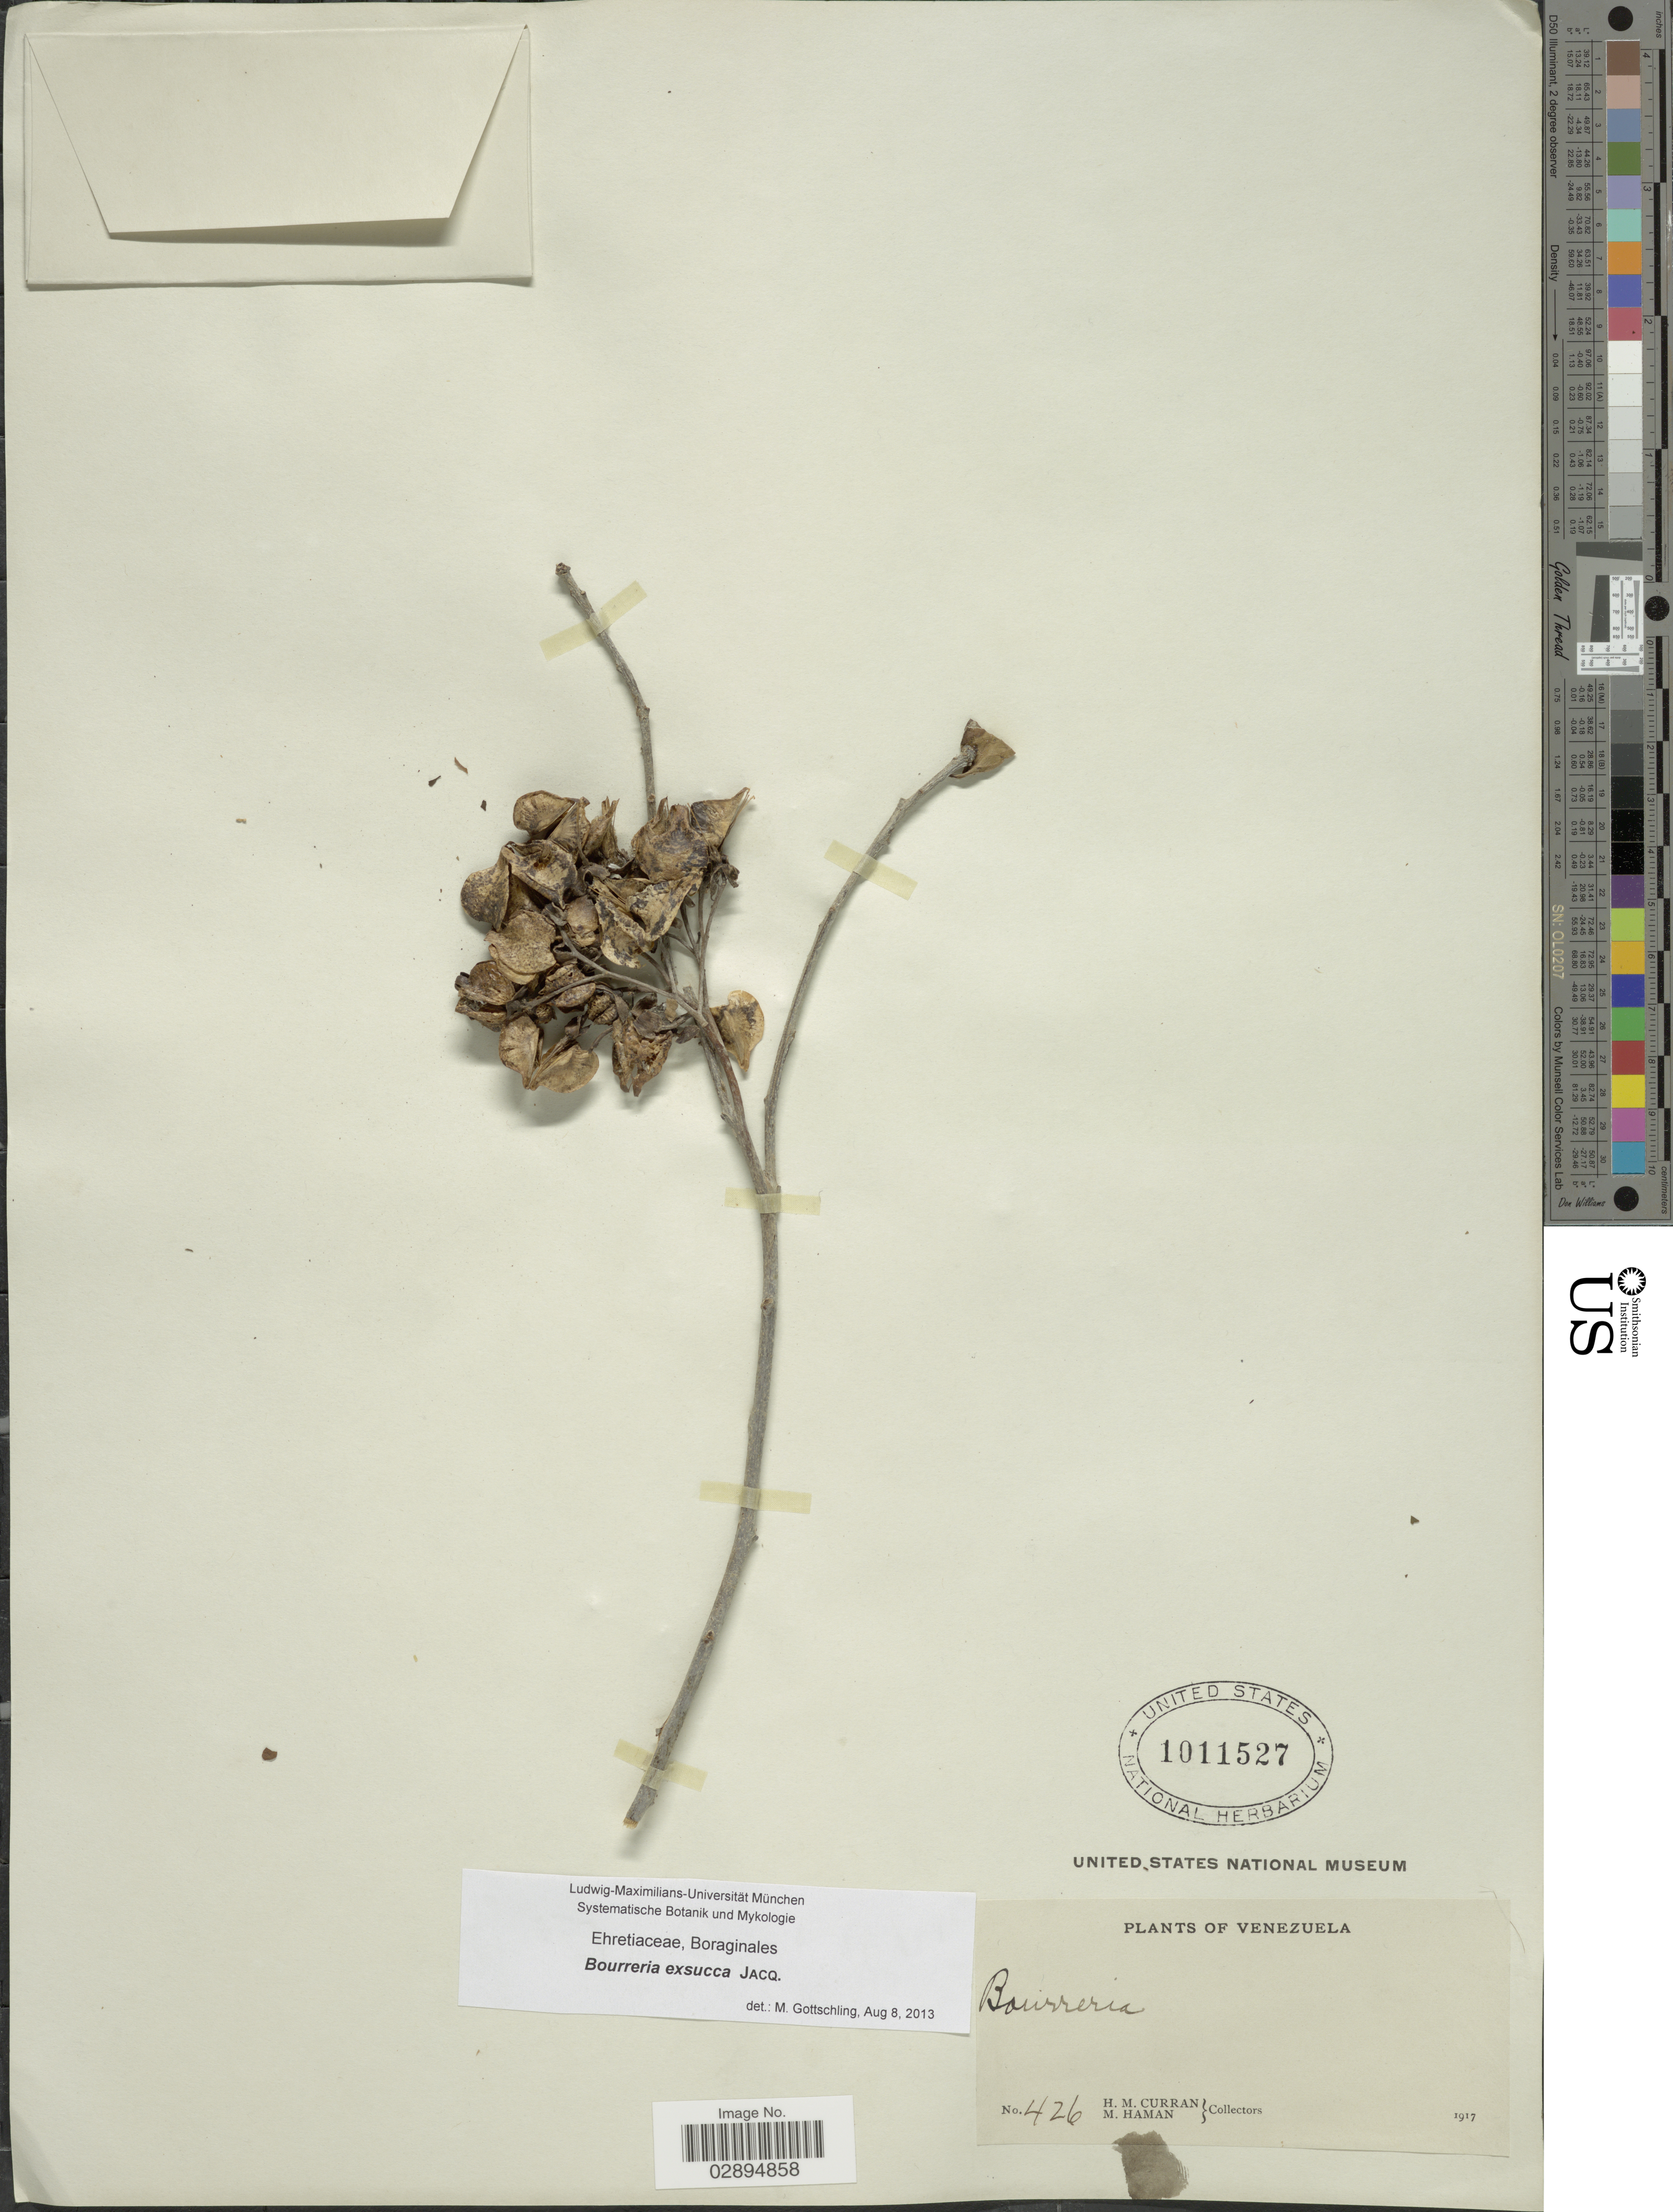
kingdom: Plantae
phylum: Tracheophyta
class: Magnoliopsida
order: Boraginales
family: Ehretiaceae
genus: Bourreria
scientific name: Bourreria exsucca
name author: (L.) Jacq.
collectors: H. M. Curran & M. Haman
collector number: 426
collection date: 1917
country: Venezuela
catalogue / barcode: US 1011527